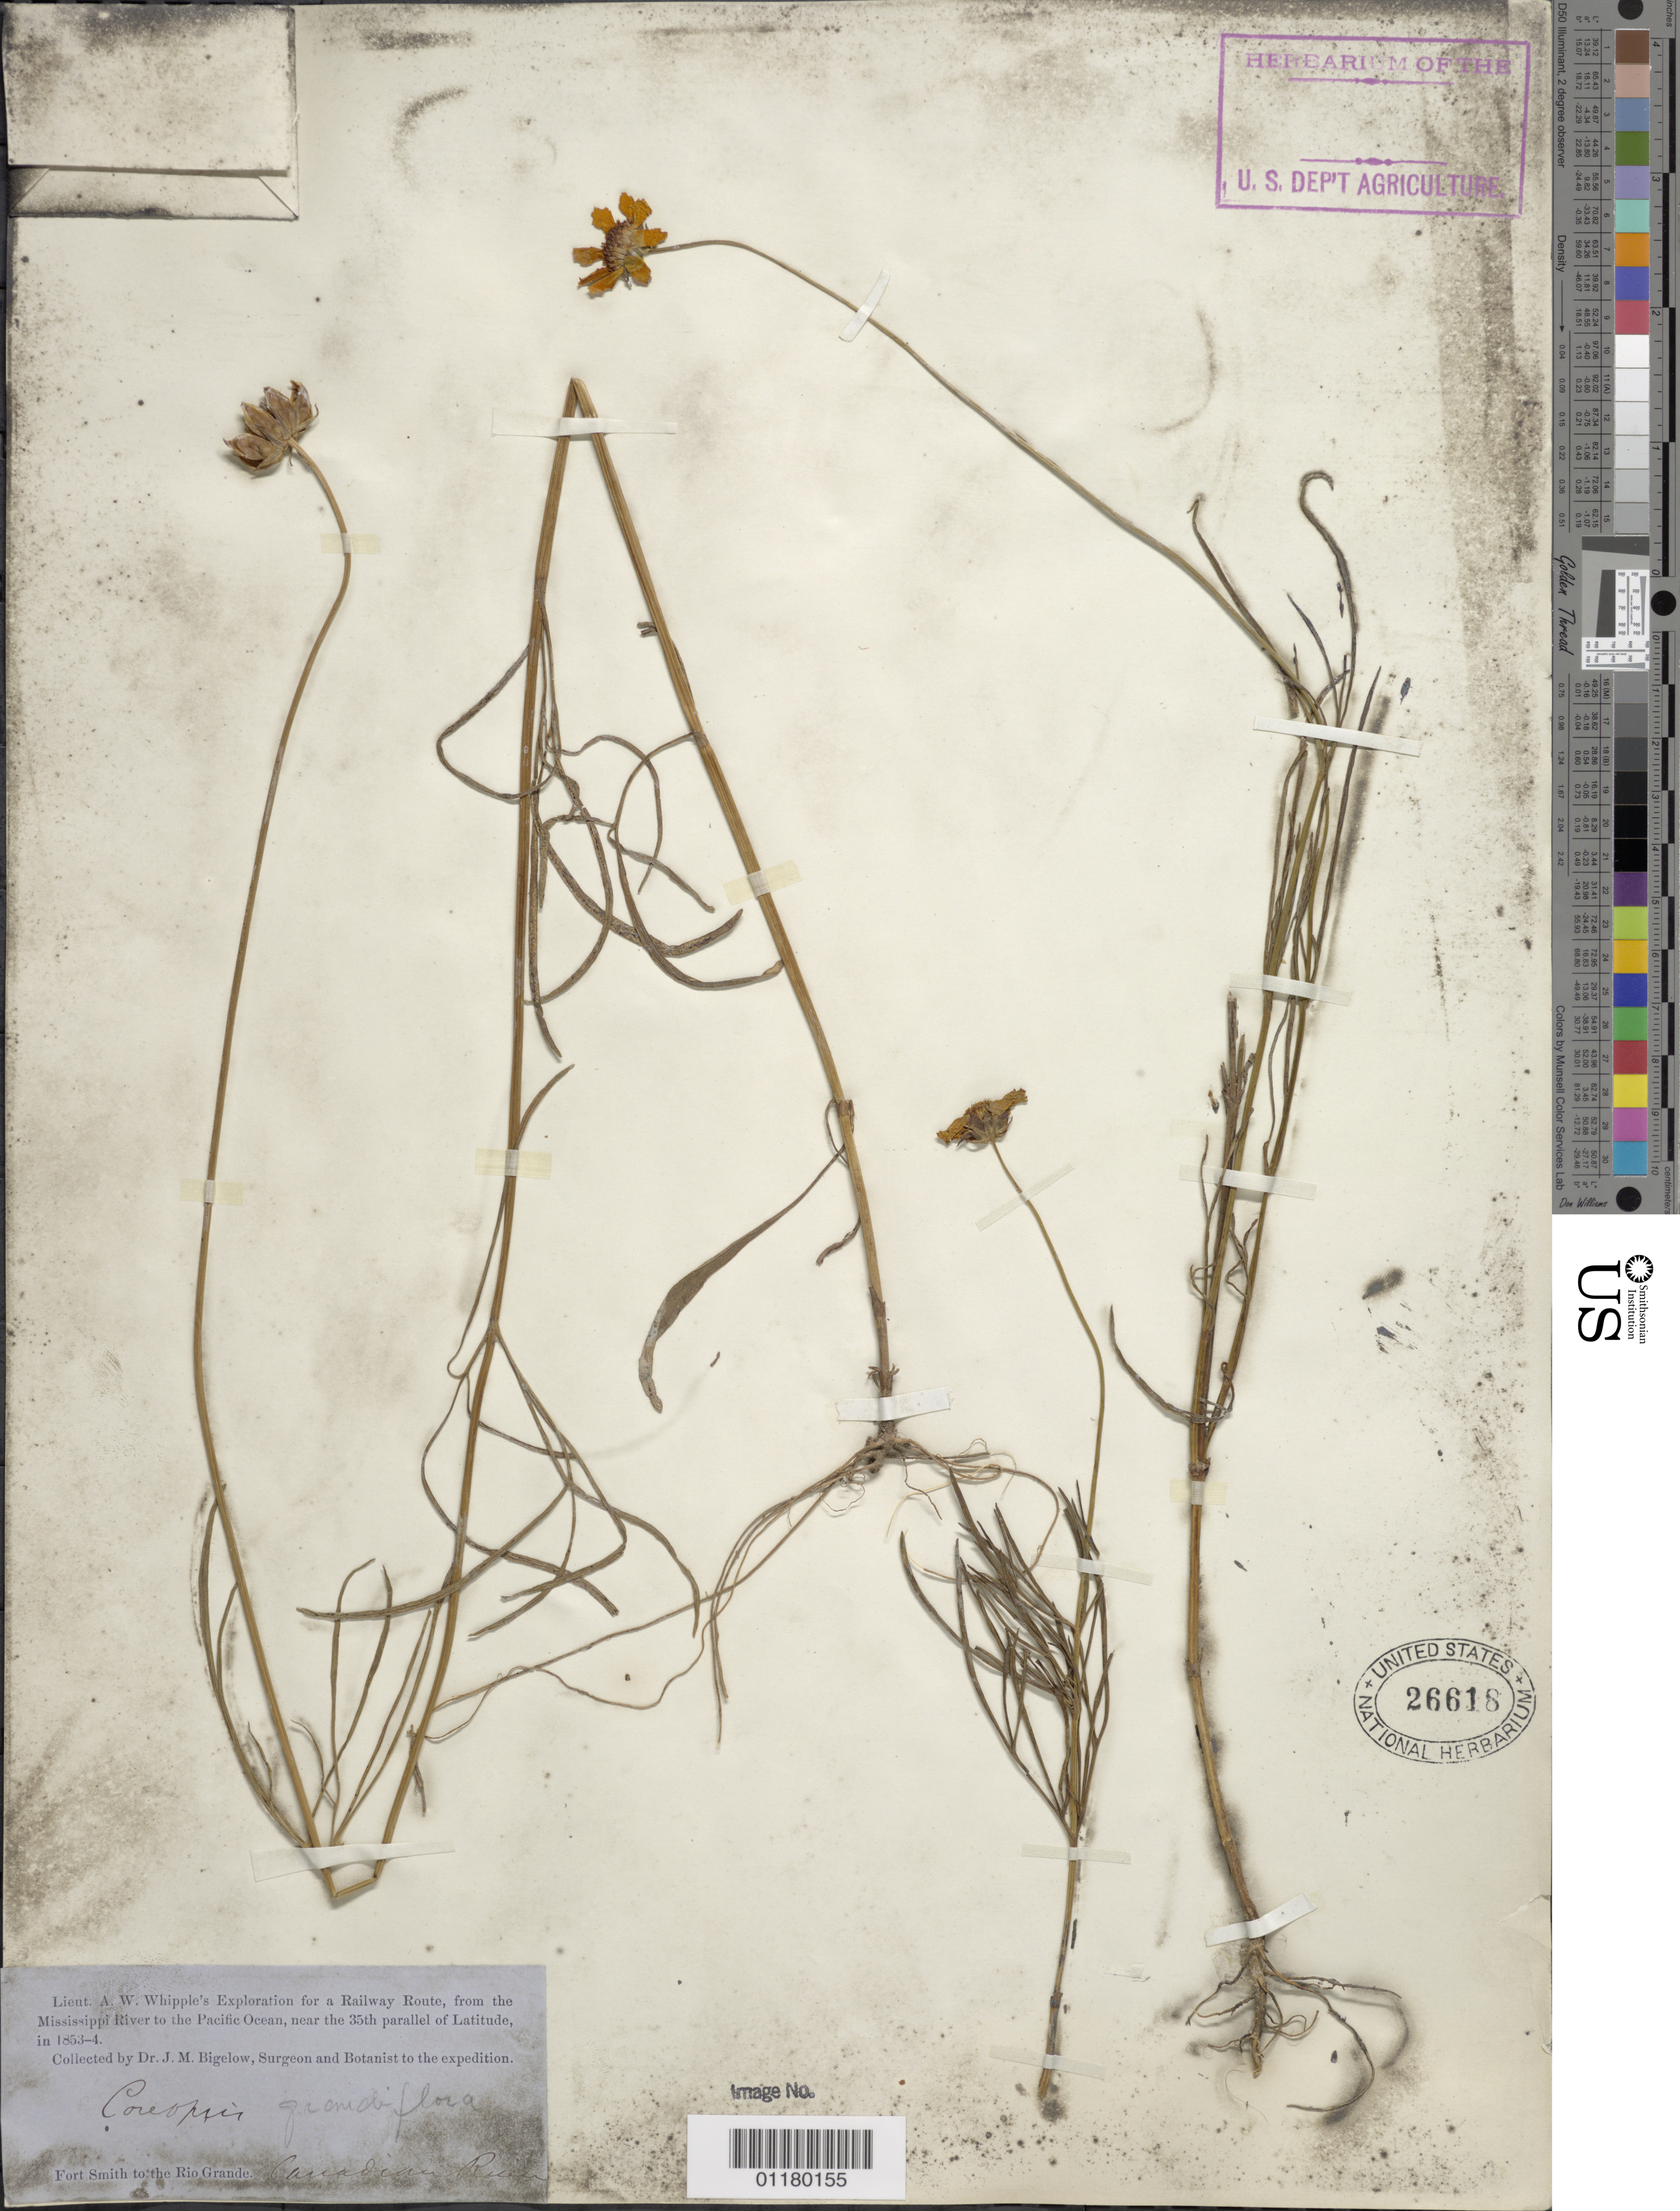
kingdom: Plantae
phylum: Tracheophyta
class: Magnoliopsida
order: Asterales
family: Asteraceae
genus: Coreopsis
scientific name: Coreopsis grandiflora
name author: Nutt.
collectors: J. M. Bigelow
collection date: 1853/1854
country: United States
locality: Fort Smith to the Rio Grande. On the Canadian River.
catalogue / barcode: US 26618